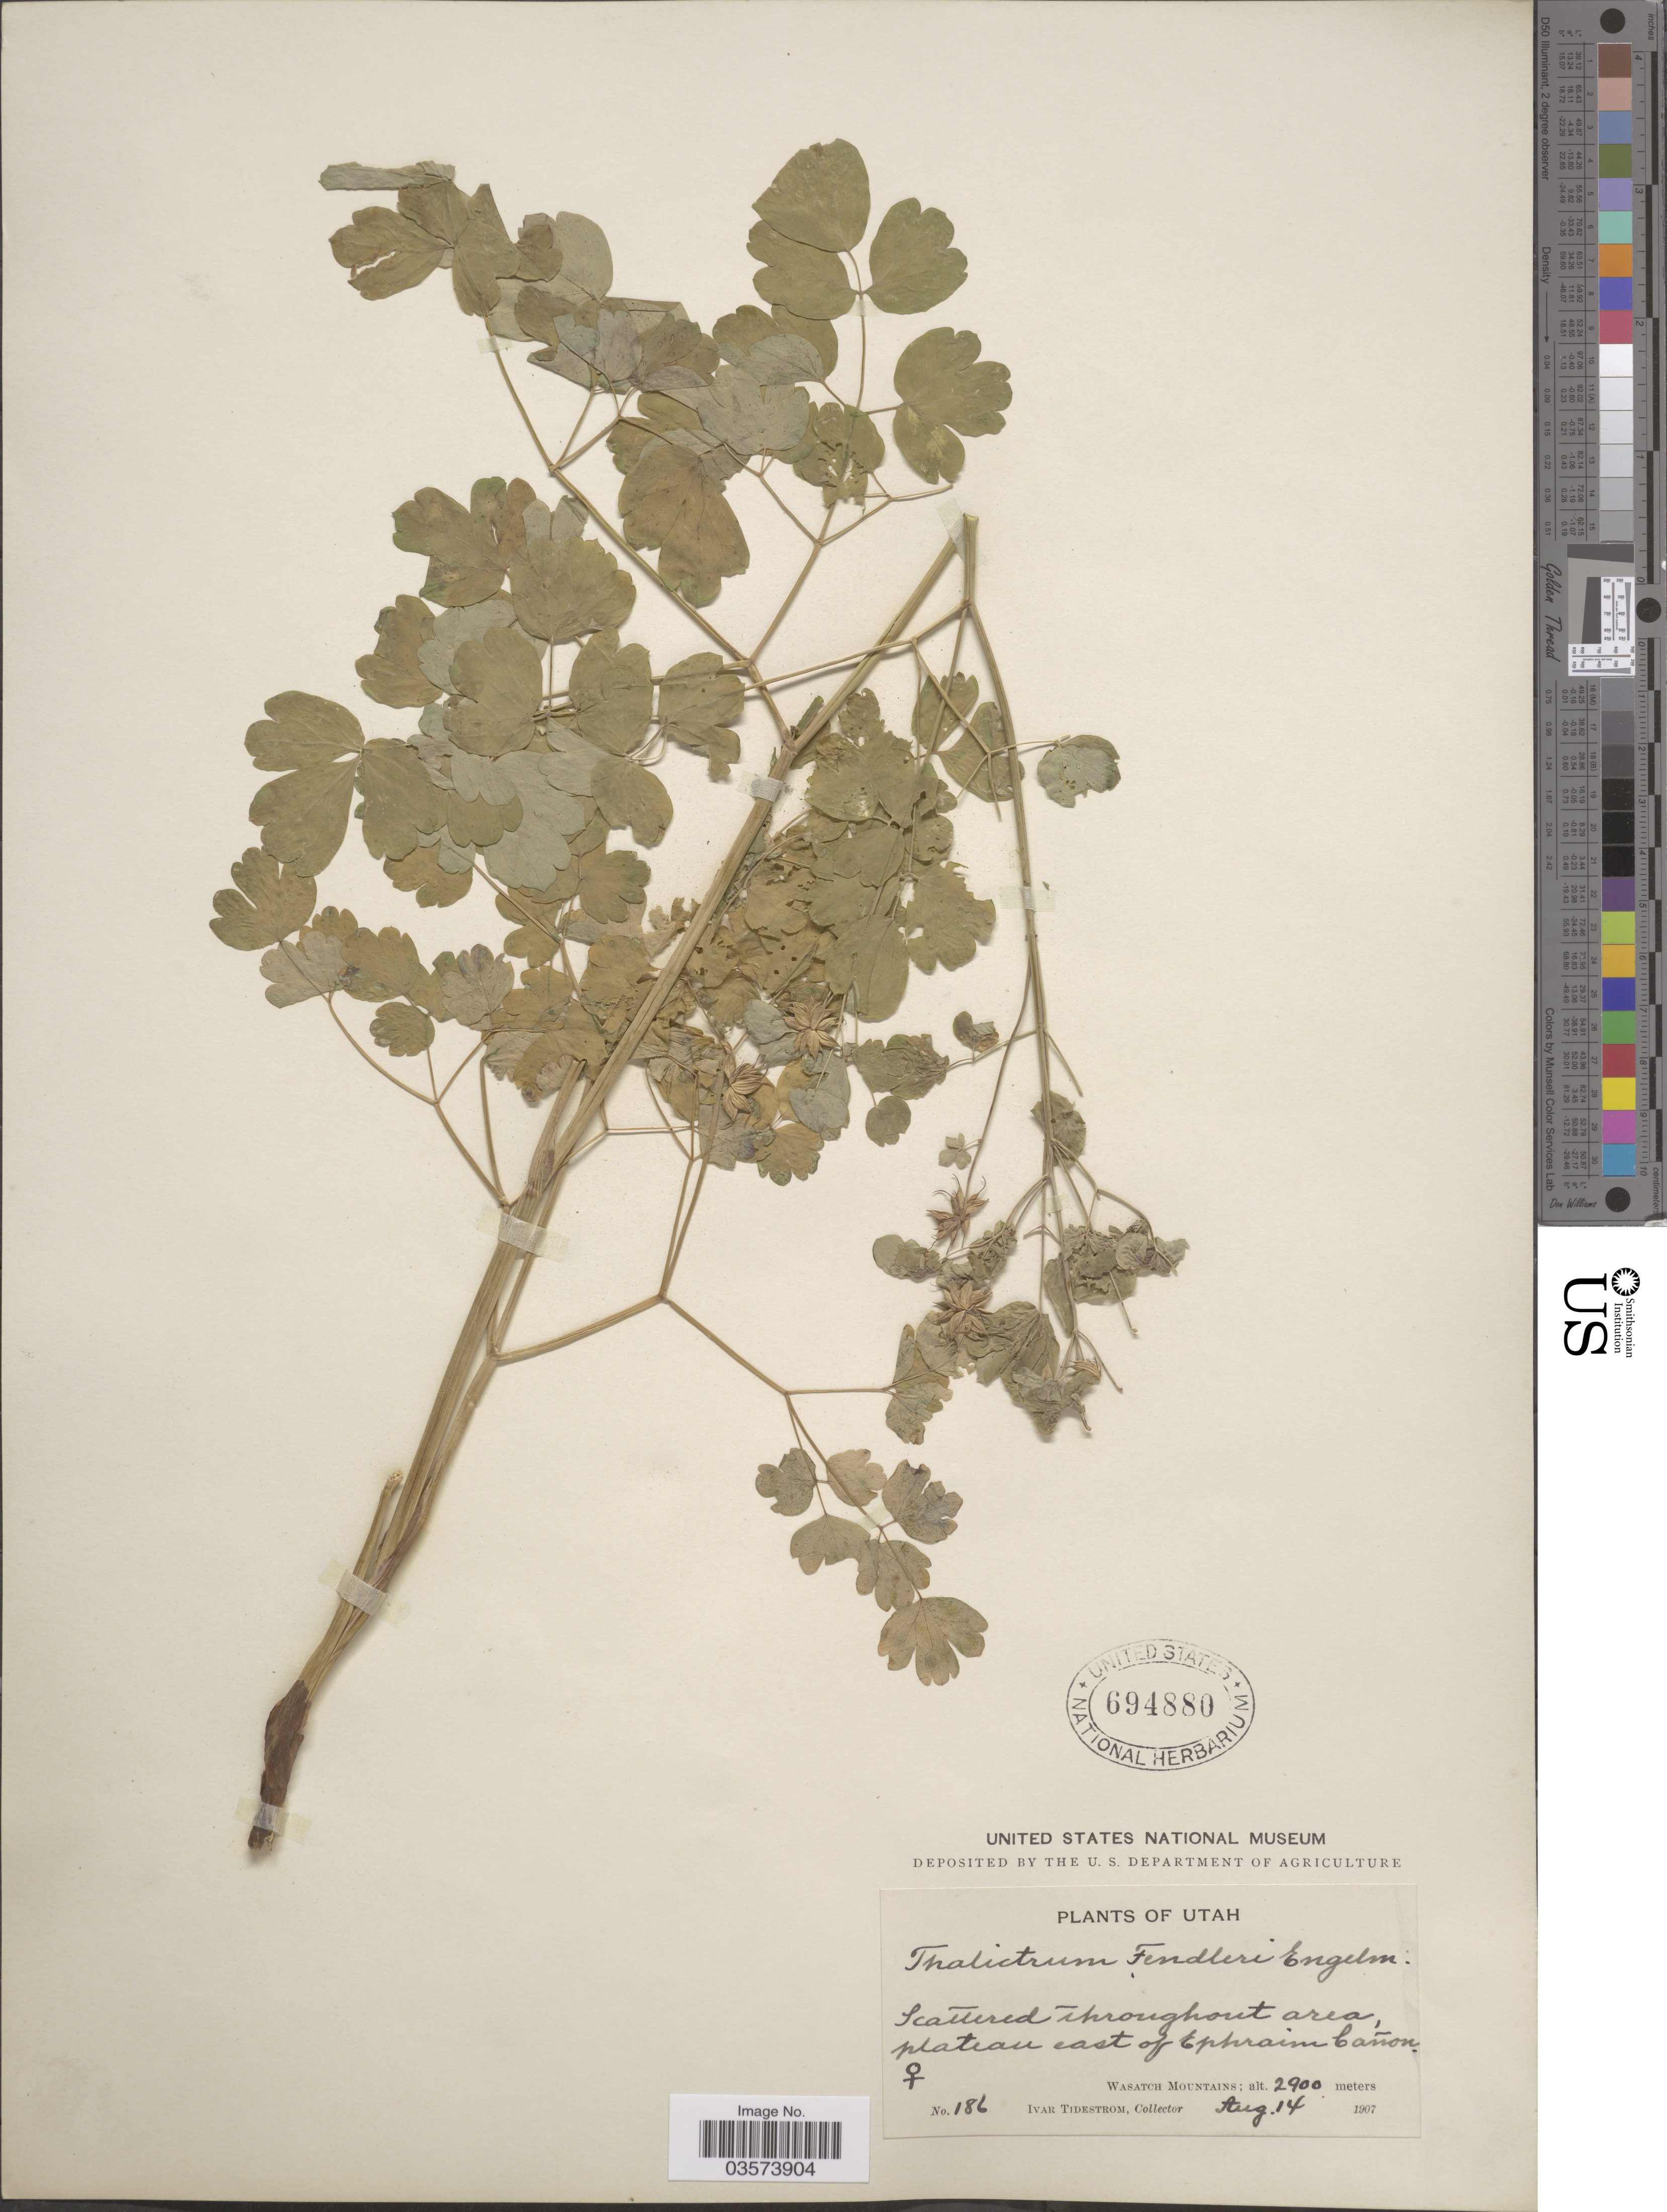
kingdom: Plantae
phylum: Tracheophyta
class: Magnoliopsida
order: Ranunculales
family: Ranunculaceae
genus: Thalictrum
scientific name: Thalictrum fendleri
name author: Engelm. ex A. Gray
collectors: I. F. Tidestrom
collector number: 186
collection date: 1907-08-14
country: United States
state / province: Utah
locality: Plateau east of Ephraim Cañon. Wasatch Mountain.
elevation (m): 2900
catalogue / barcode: US 694880